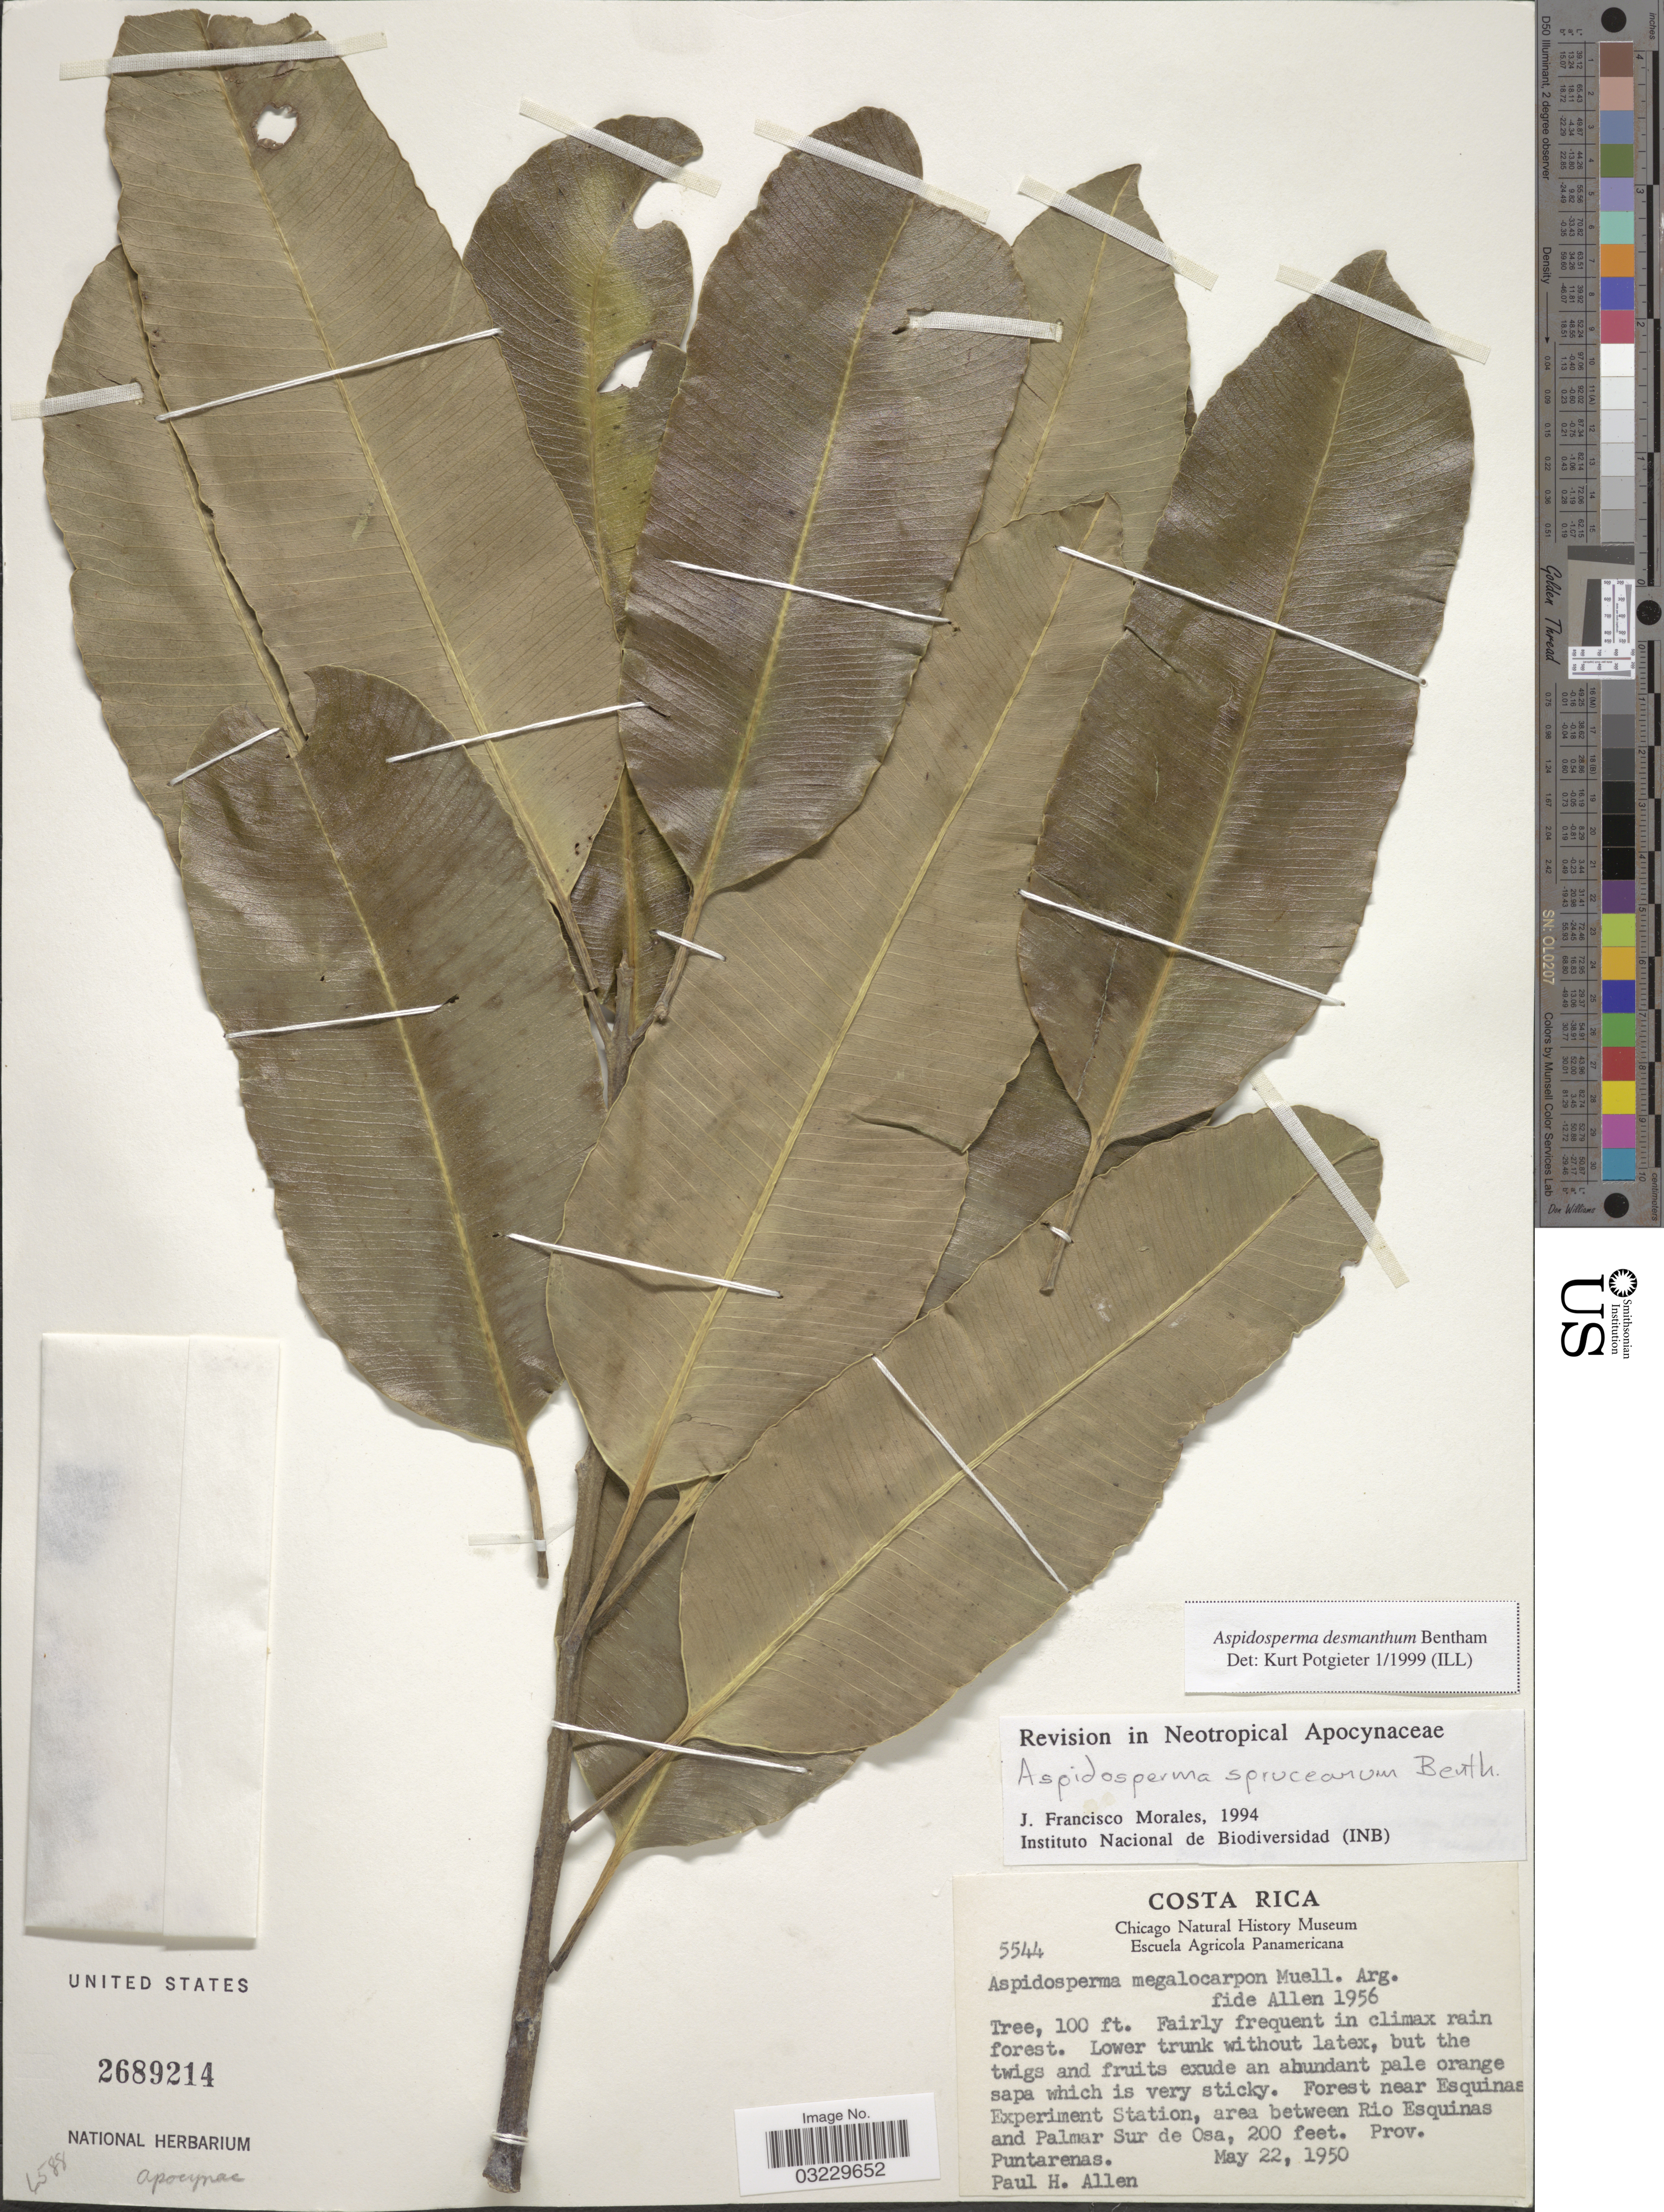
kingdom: Plantae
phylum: Tracheophyta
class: Magnoliopsida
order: Gentianales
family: Apocynaceae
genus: Aspidosperma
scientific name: Aspidosperma desmanthum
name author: Benth. ex Müll. Arg.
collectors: P. H. Allen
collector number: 5544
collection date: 1950-05-22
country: Costa Rica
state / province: Puntarenas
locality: Forest near Esquinas and Palmar Sur de Osa.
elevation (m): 61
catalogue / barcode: US 2689214